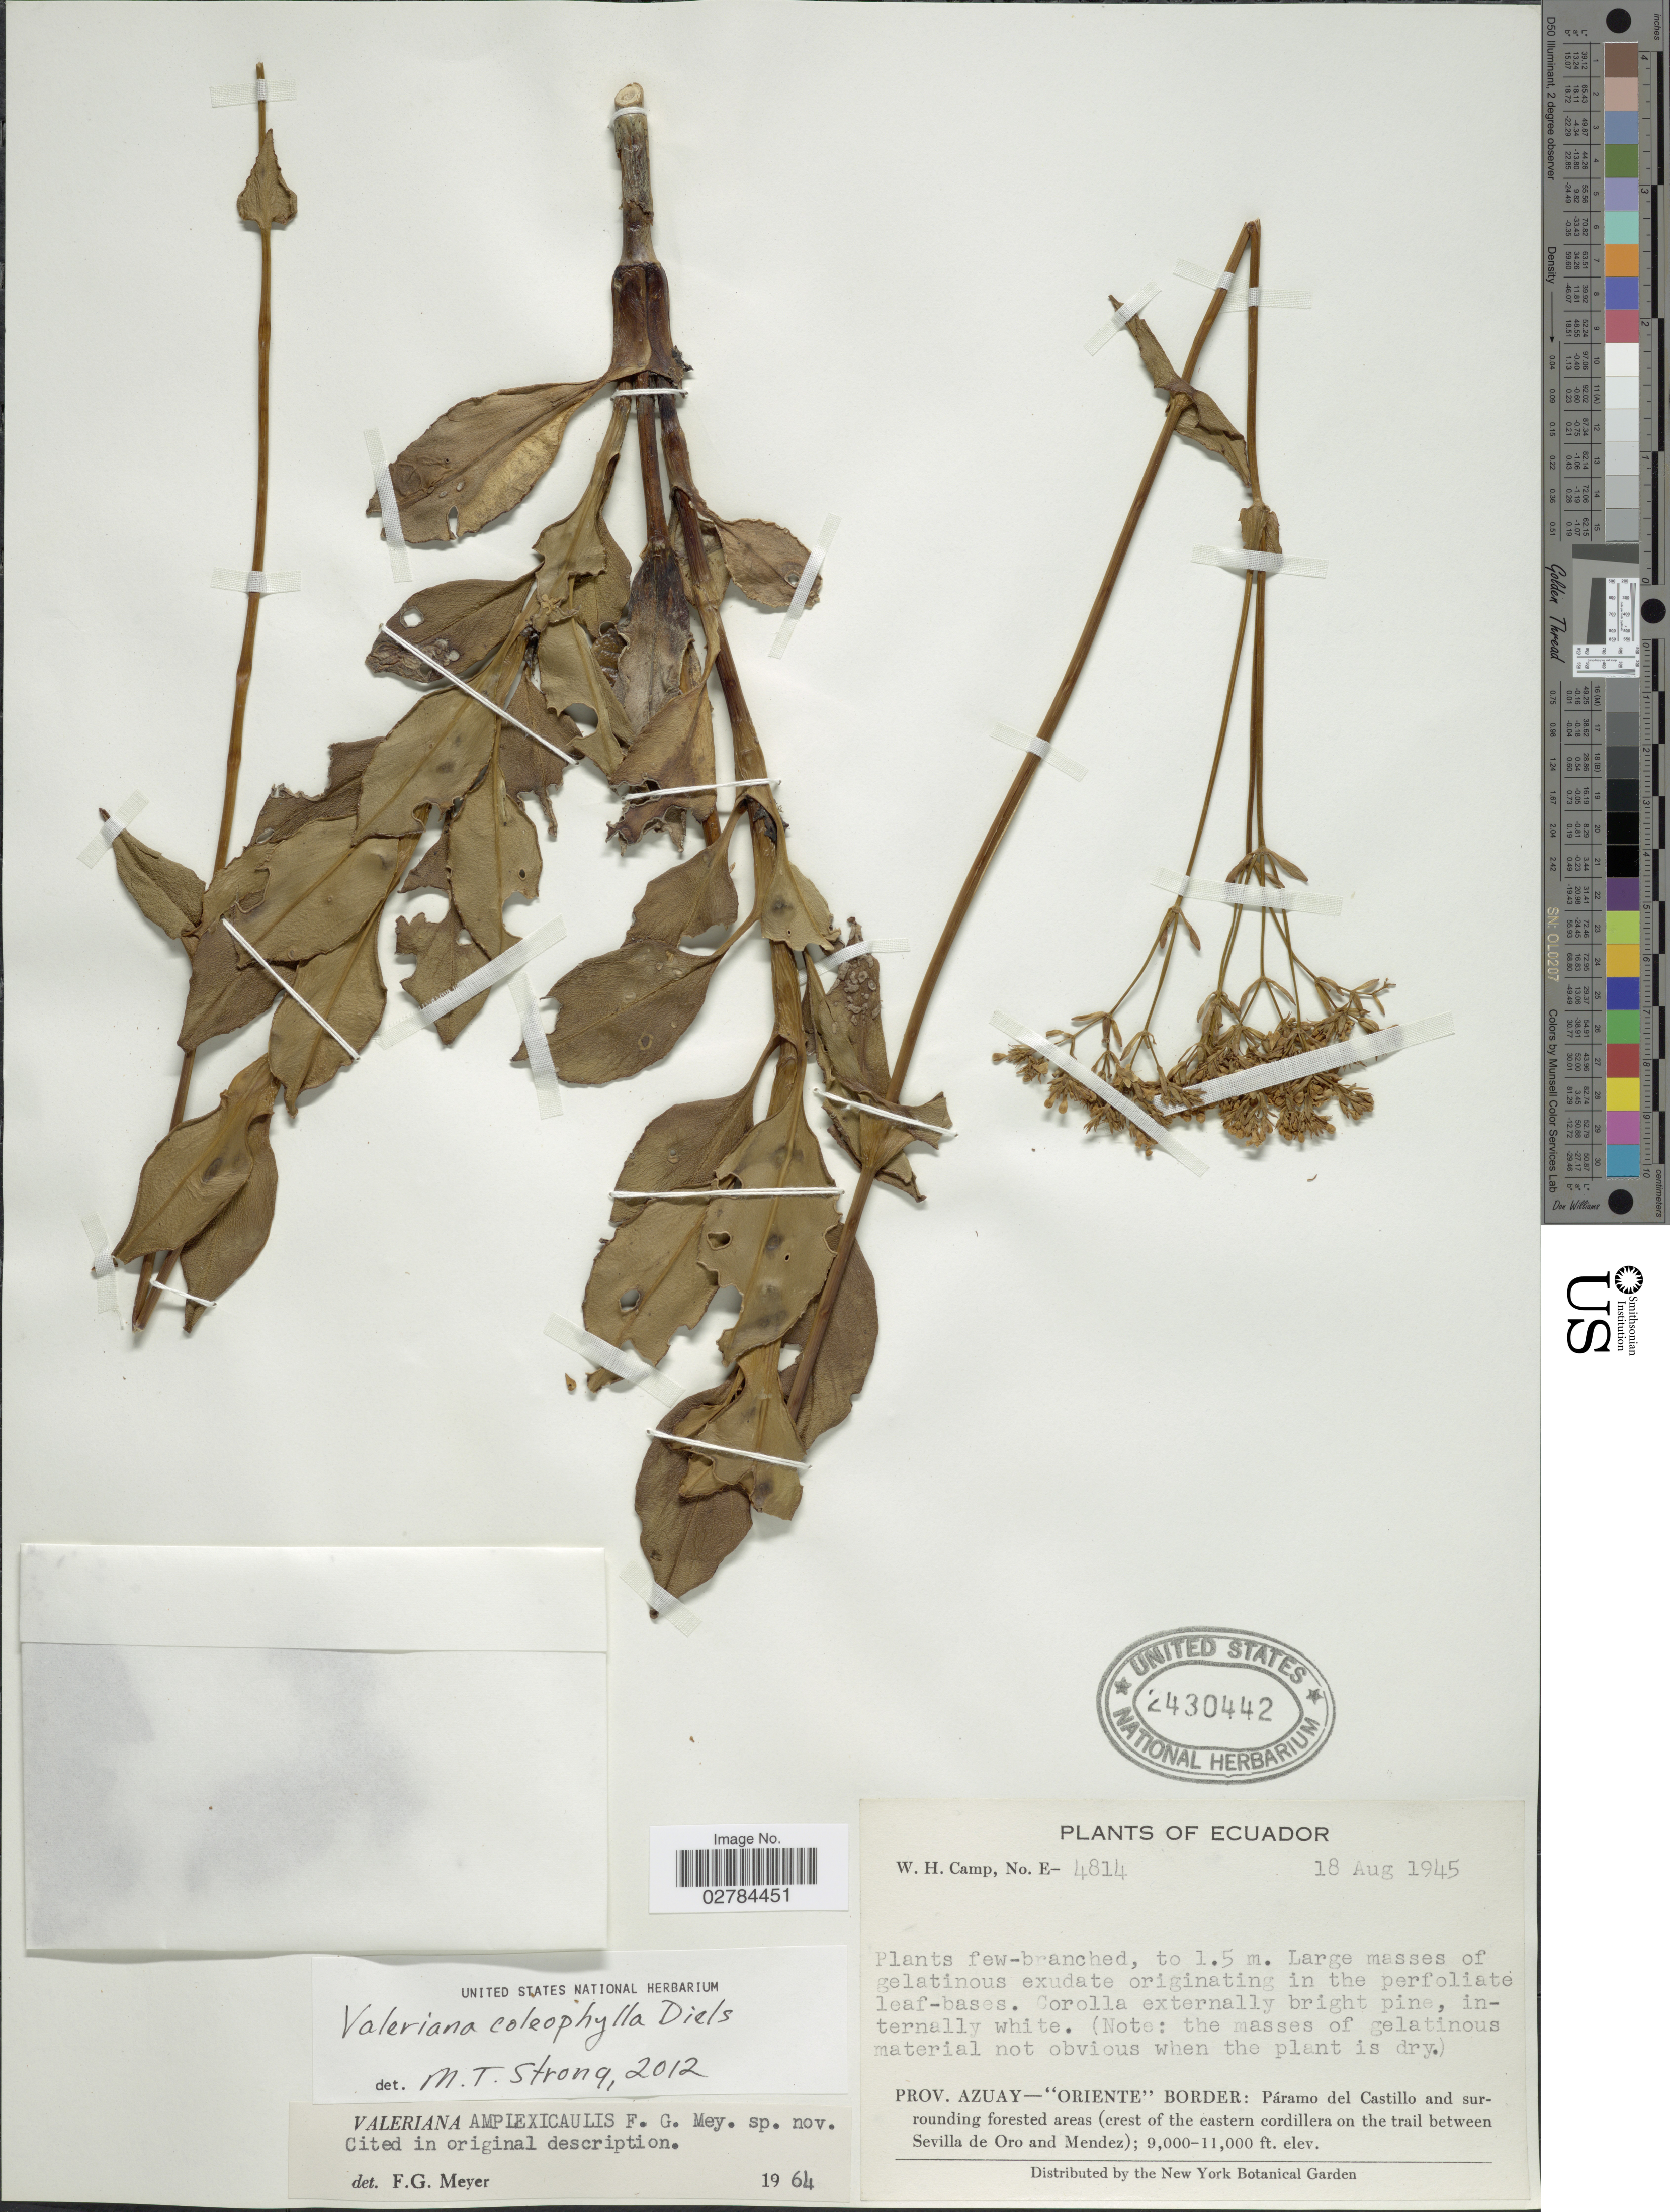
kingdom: Plantae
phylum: Tracheophyta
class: Magnoliopsida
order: Dipsacales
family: Caprifoliaceae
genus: Valeriana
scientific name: Valeriana coleophylla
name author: Diels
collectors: W. H. Camp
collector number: E-4814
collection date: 1945-08-18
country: Ecuador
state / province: Azuay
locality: Oriente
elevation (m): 2743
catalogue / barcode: US 2430442